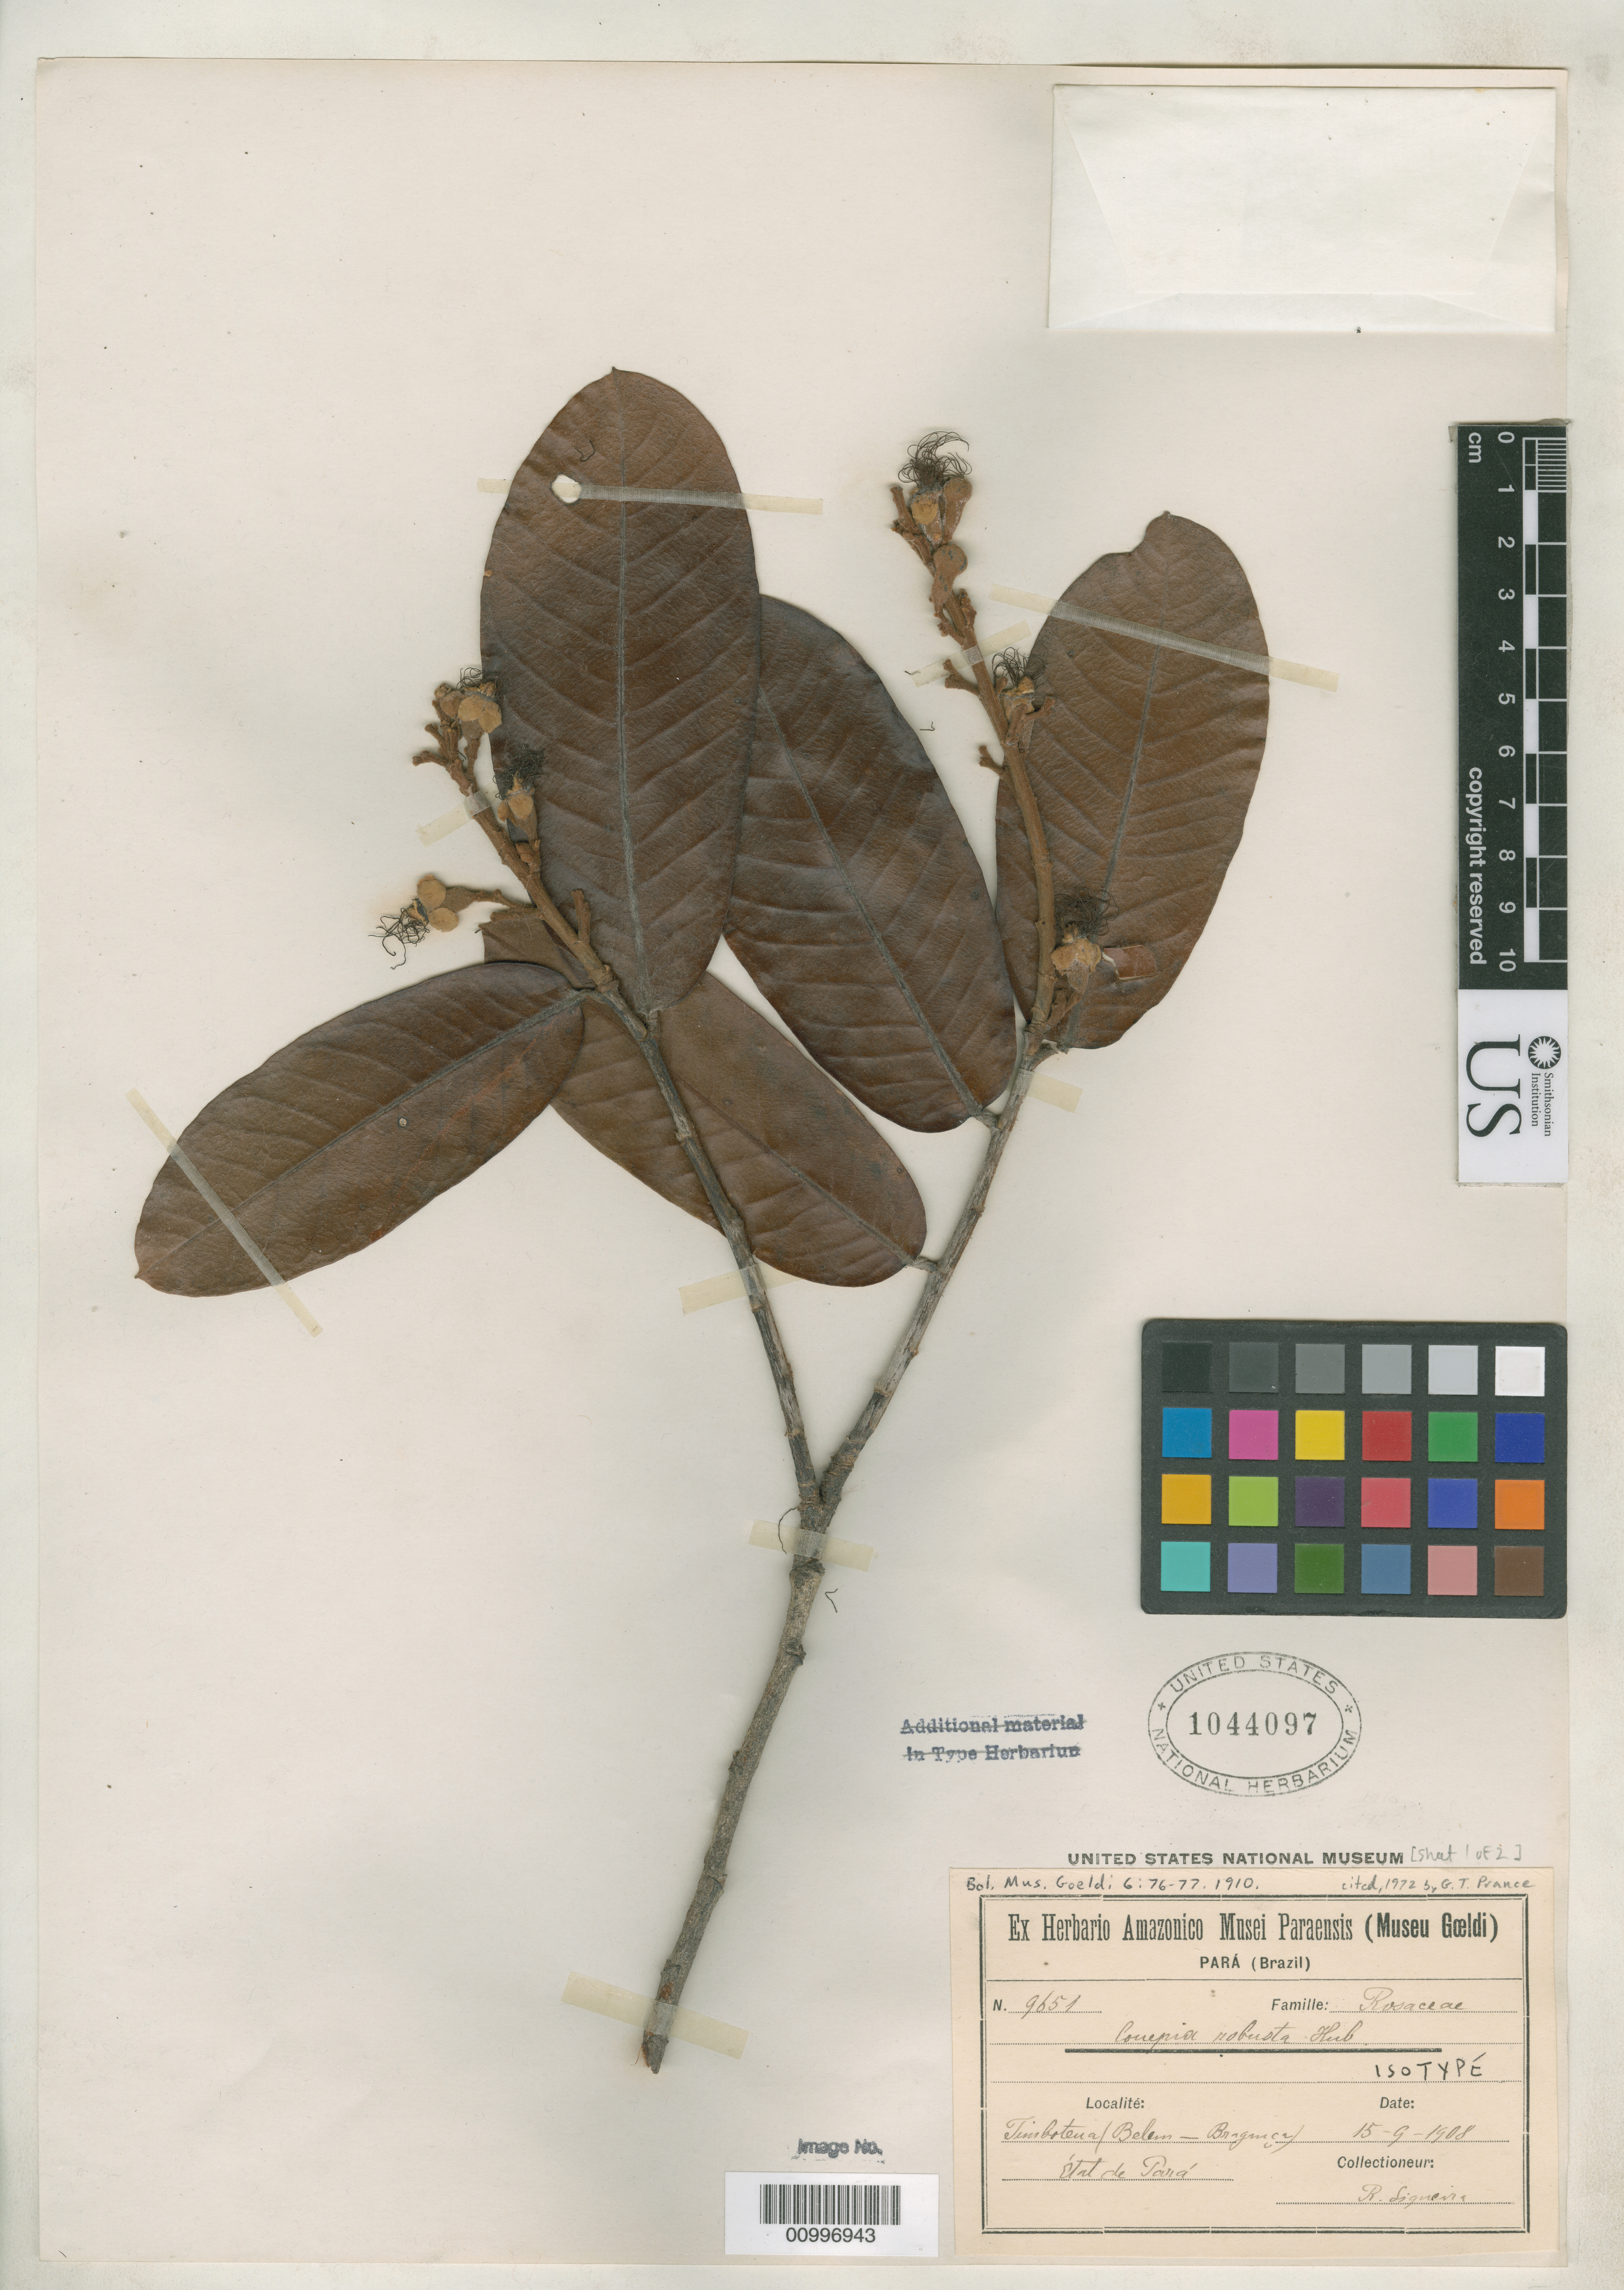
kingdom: Plantae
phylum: Tracheophyta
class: Magnoliopsida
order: Malpighiales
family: Chrysobalanaceae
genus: Couepia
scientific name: Couepia robusta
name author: Huber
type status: Isotype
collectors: R. Siqueira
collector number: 9651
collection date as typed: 15 Sep 1908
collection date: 1908-09-15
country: Brazil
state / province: Pará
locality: Timboteua/Belem-Braganga.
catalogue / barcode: US 1044097